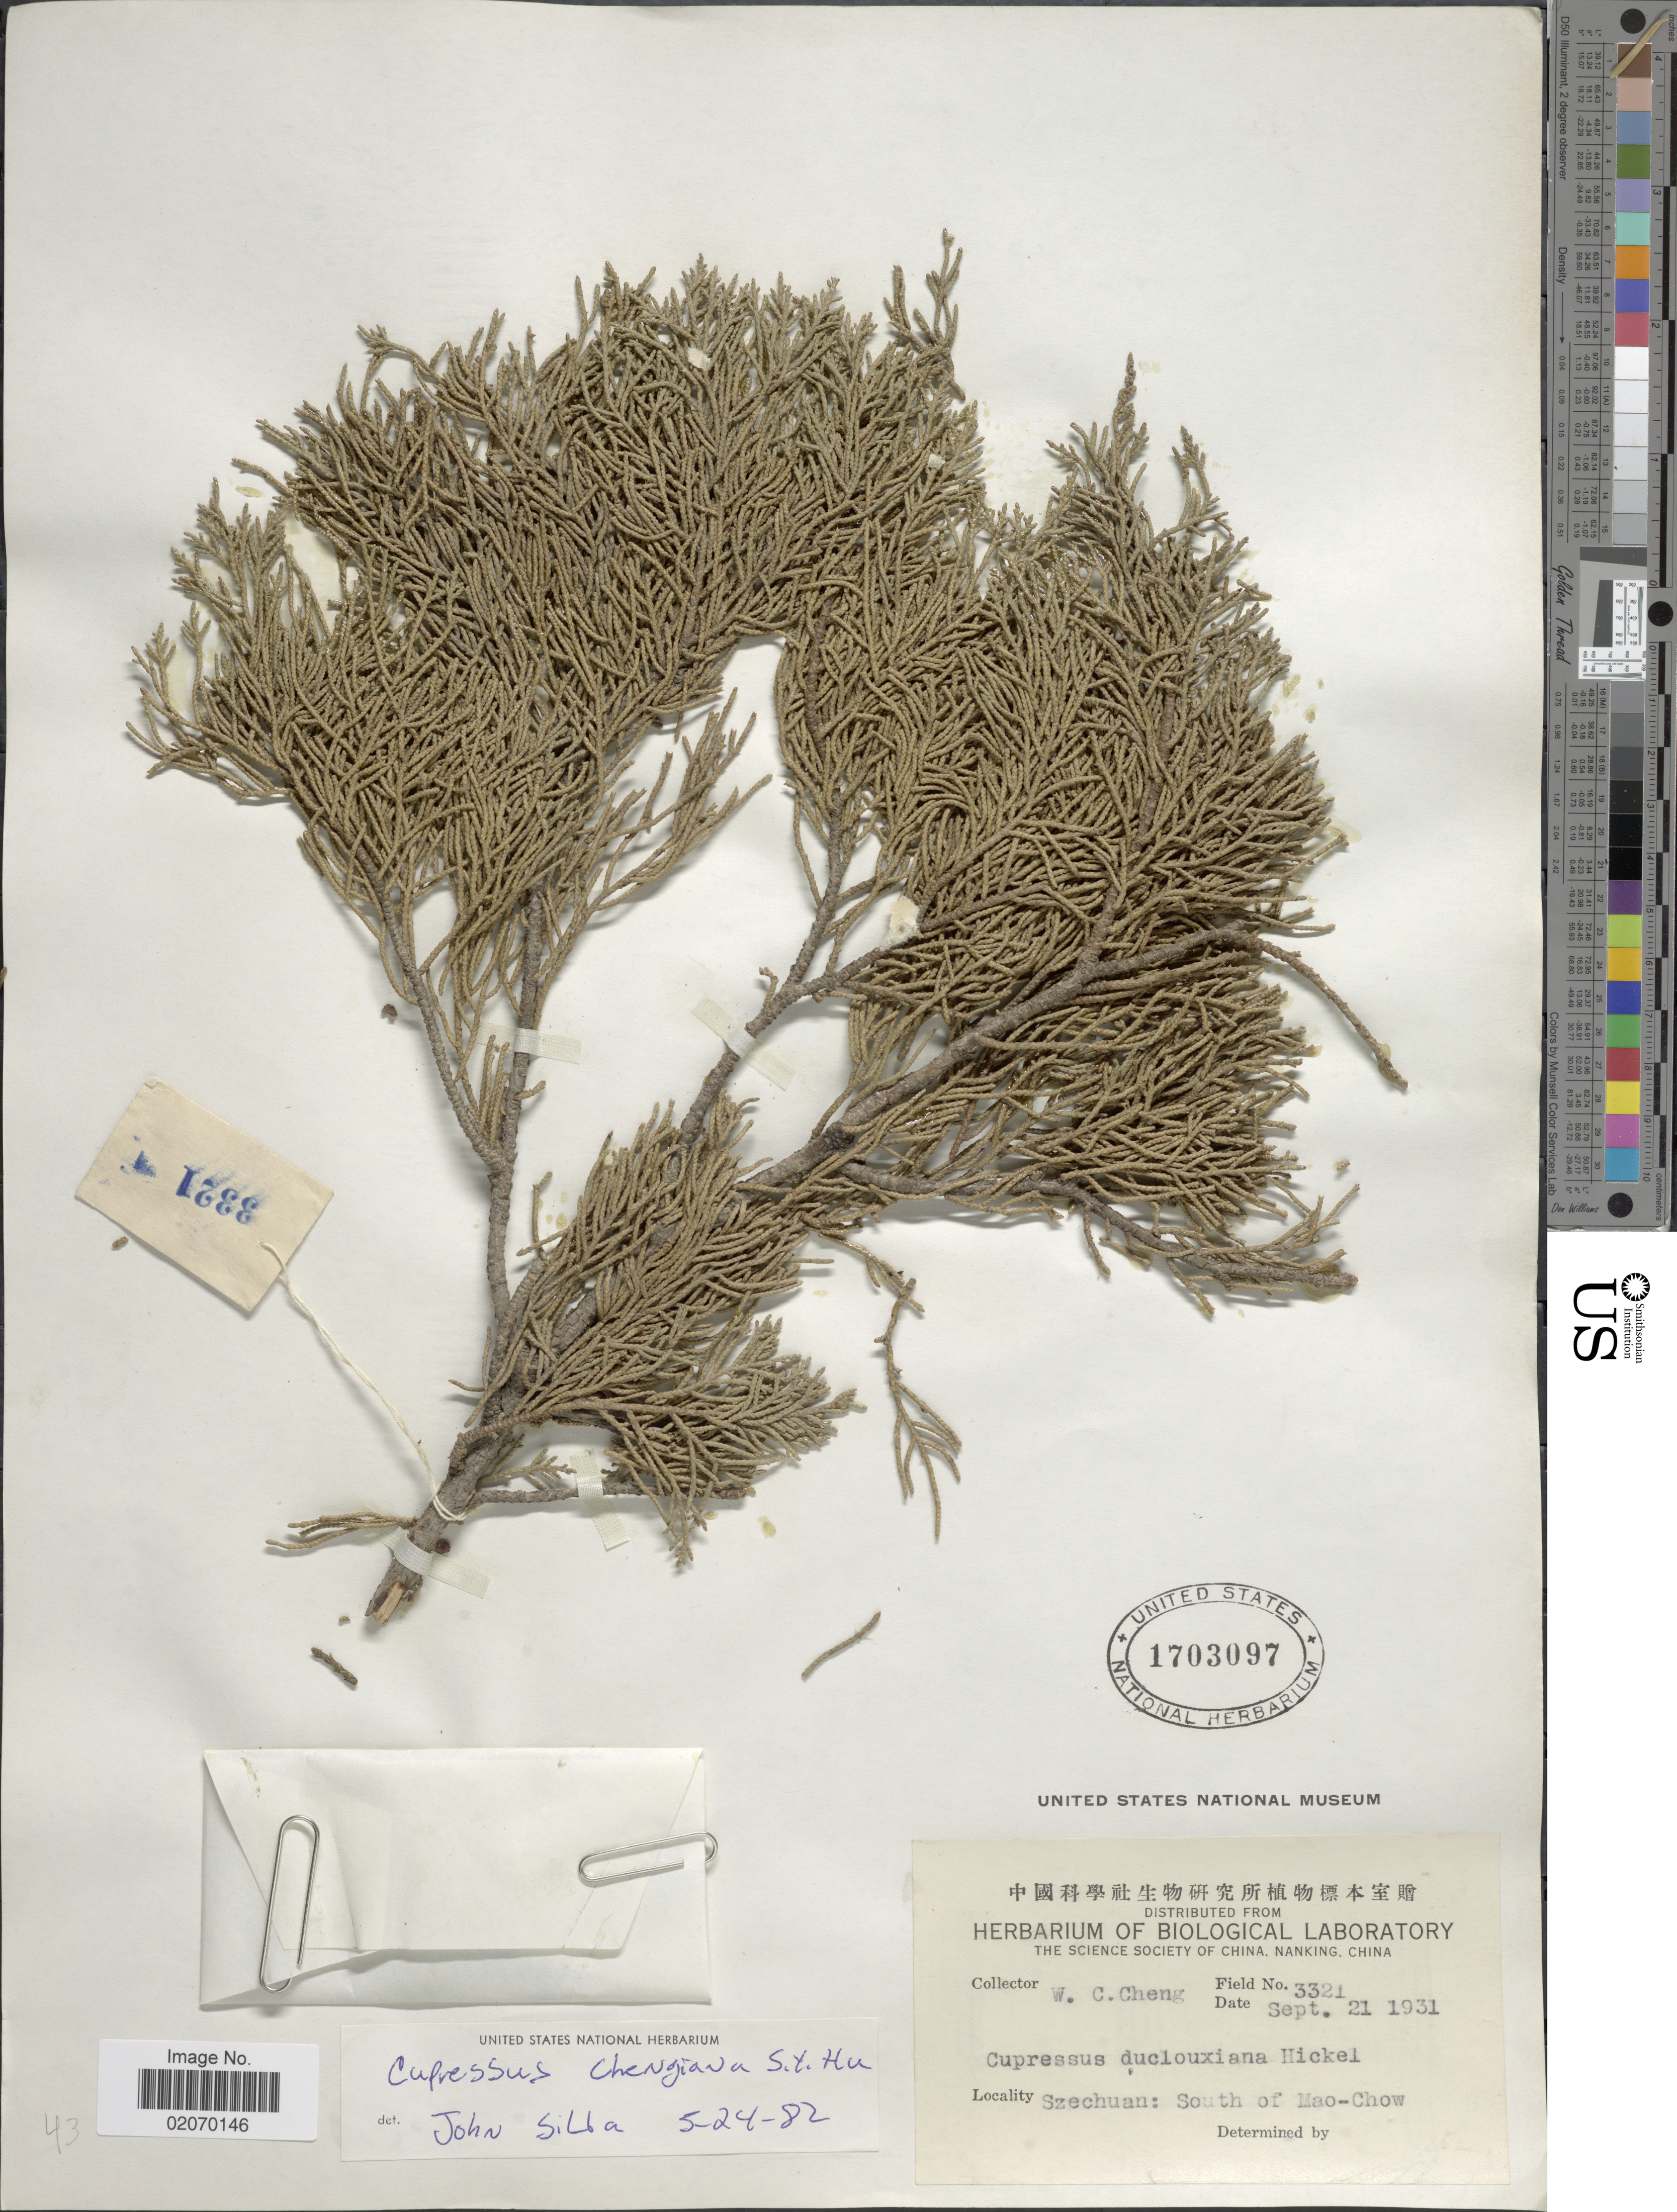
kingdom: Plantae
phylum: Tracheophyta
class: Pinopsida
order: Pinales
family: Cupressaceae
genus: Cupressus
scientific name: Cupressus chengiana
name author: S.Y. Hu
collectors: W. C. Cheng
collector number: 3321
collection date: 1931-09-21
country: China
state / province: Sichuan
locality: Szechuan: South of Mao-Chow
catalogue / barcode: US 1703097